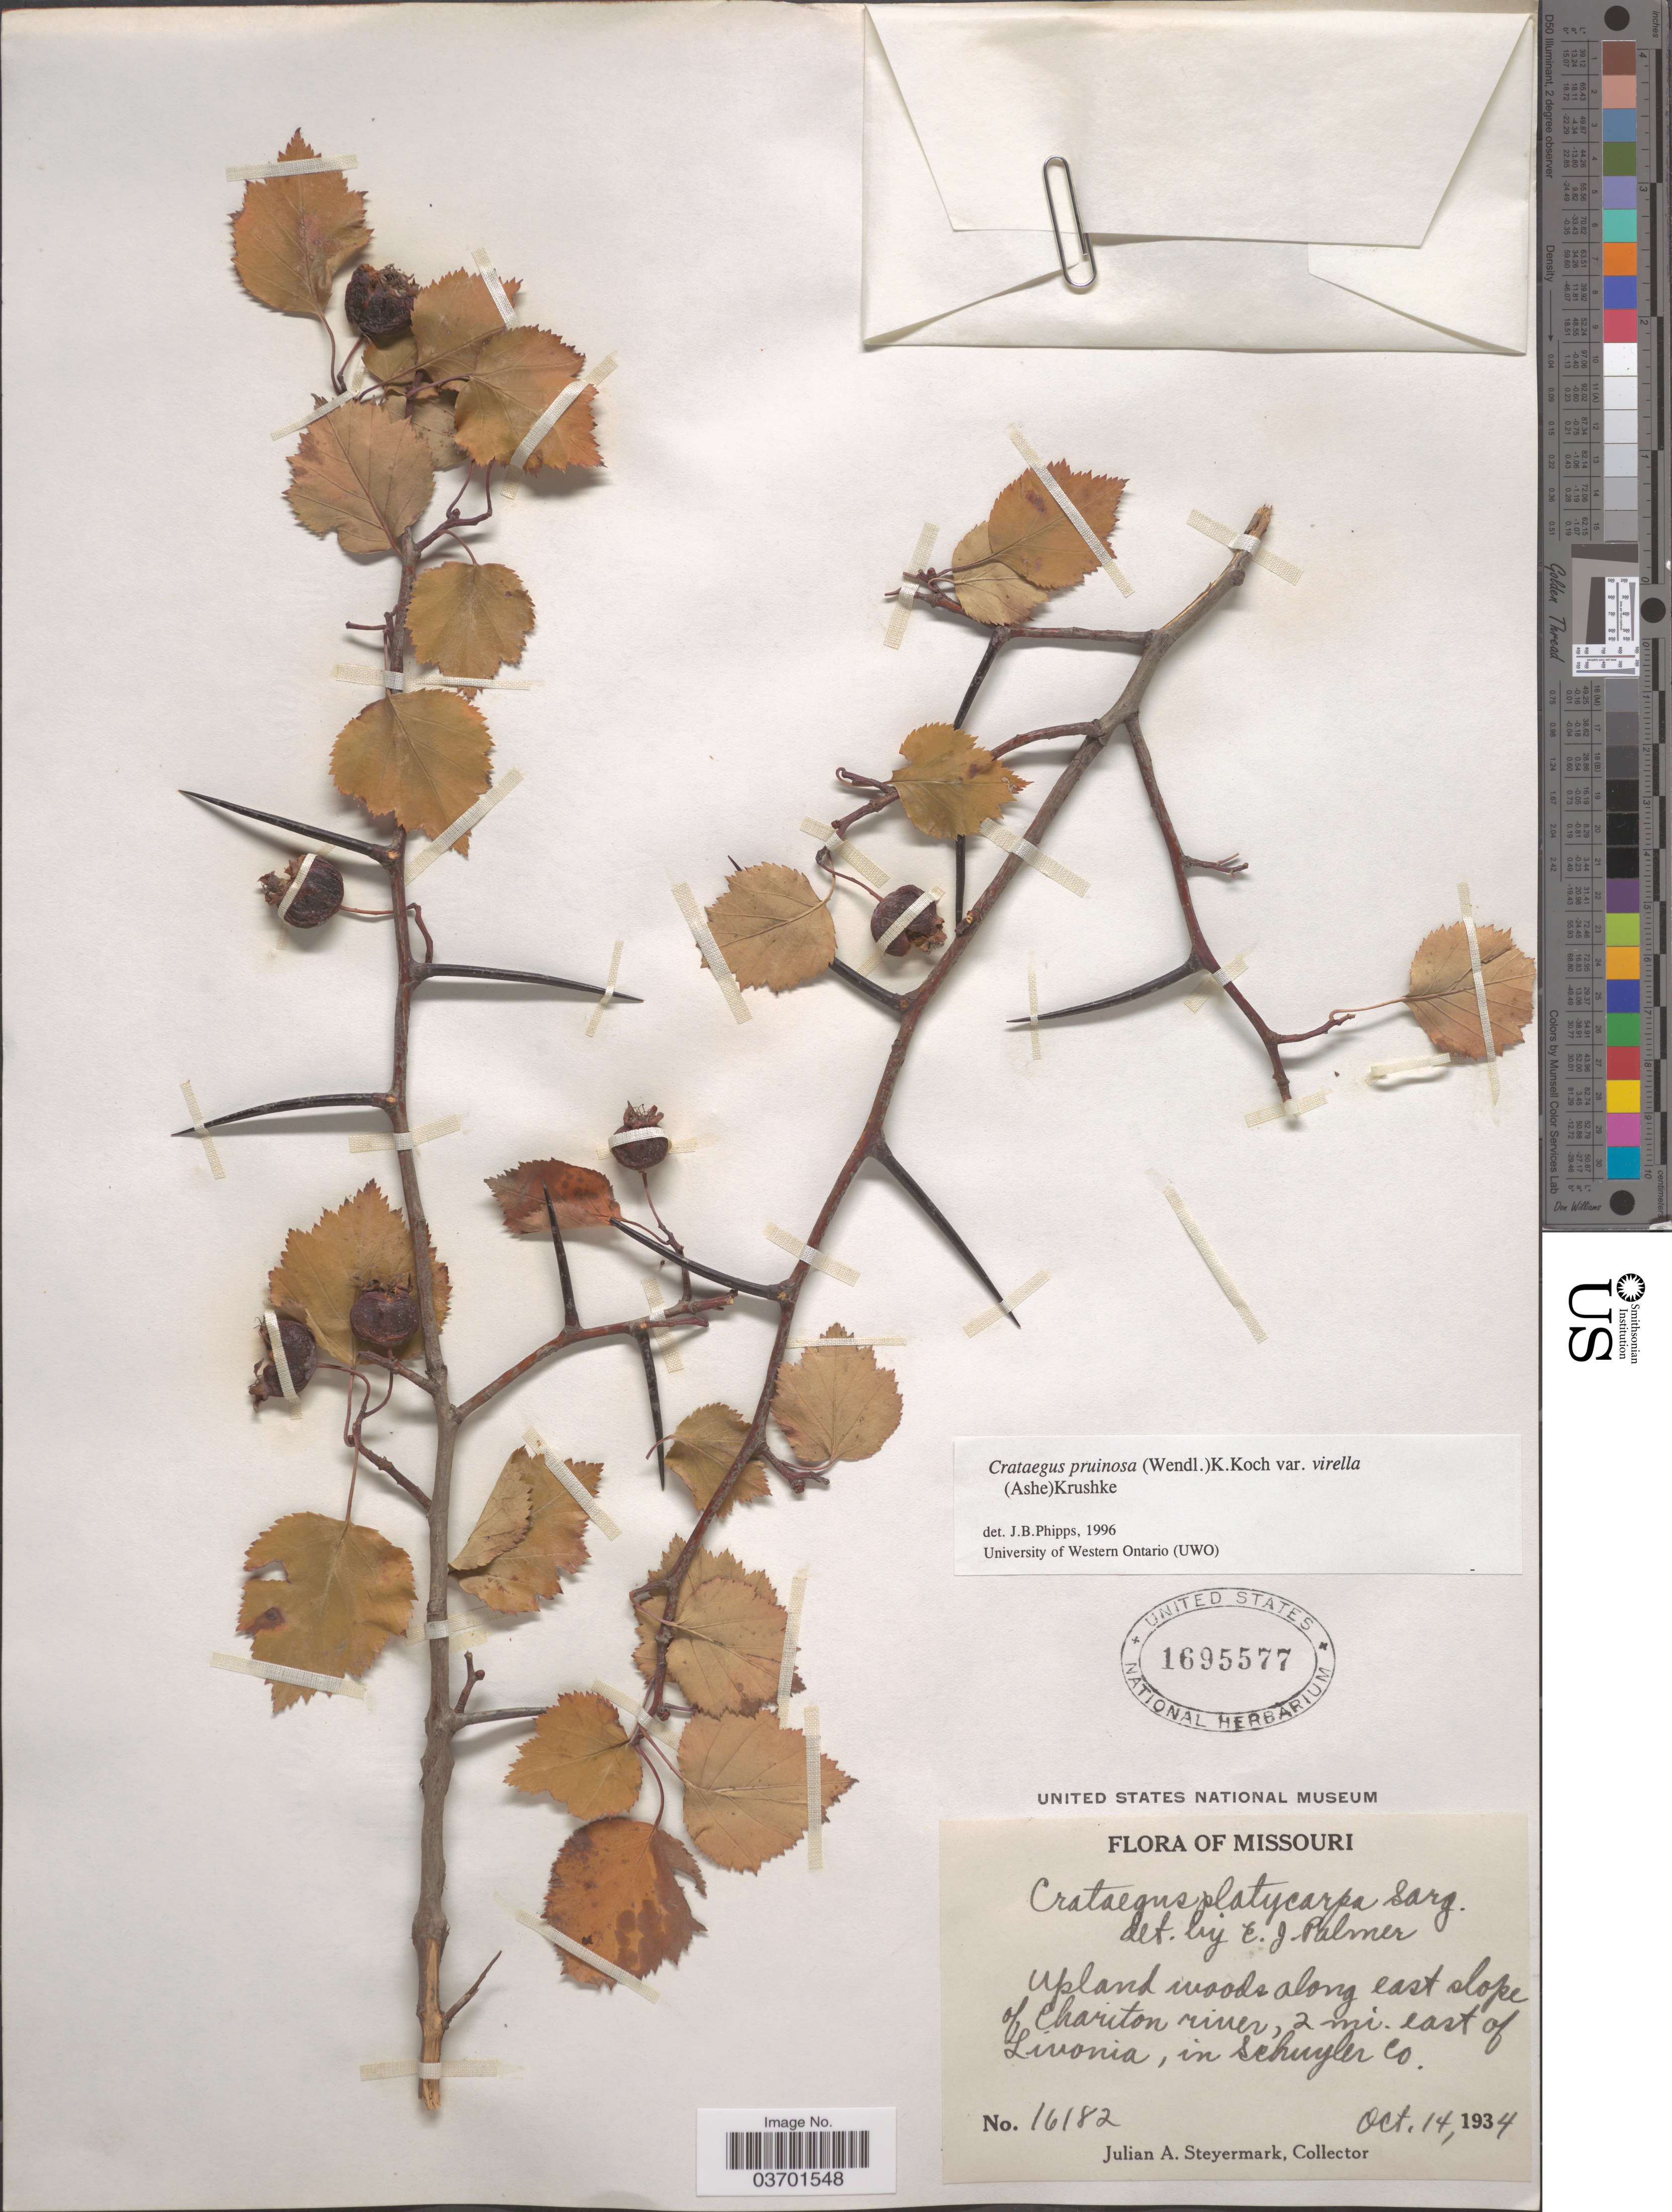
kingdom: Plantae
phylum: Tracheophyta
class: Magnoliopsida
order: Rosales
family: Rosaceae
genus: Crataegus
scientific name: Crataegus pruinosa var. virella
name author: (Ashe) Kruschke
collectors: J. Steyermark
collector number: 16182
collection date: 1934-10-14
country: United States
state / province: Missouri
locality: Upland woods along east slope of Chariton river, 2 mi. east of Livonia, in Schuyler Co.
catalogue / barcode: US 1695577